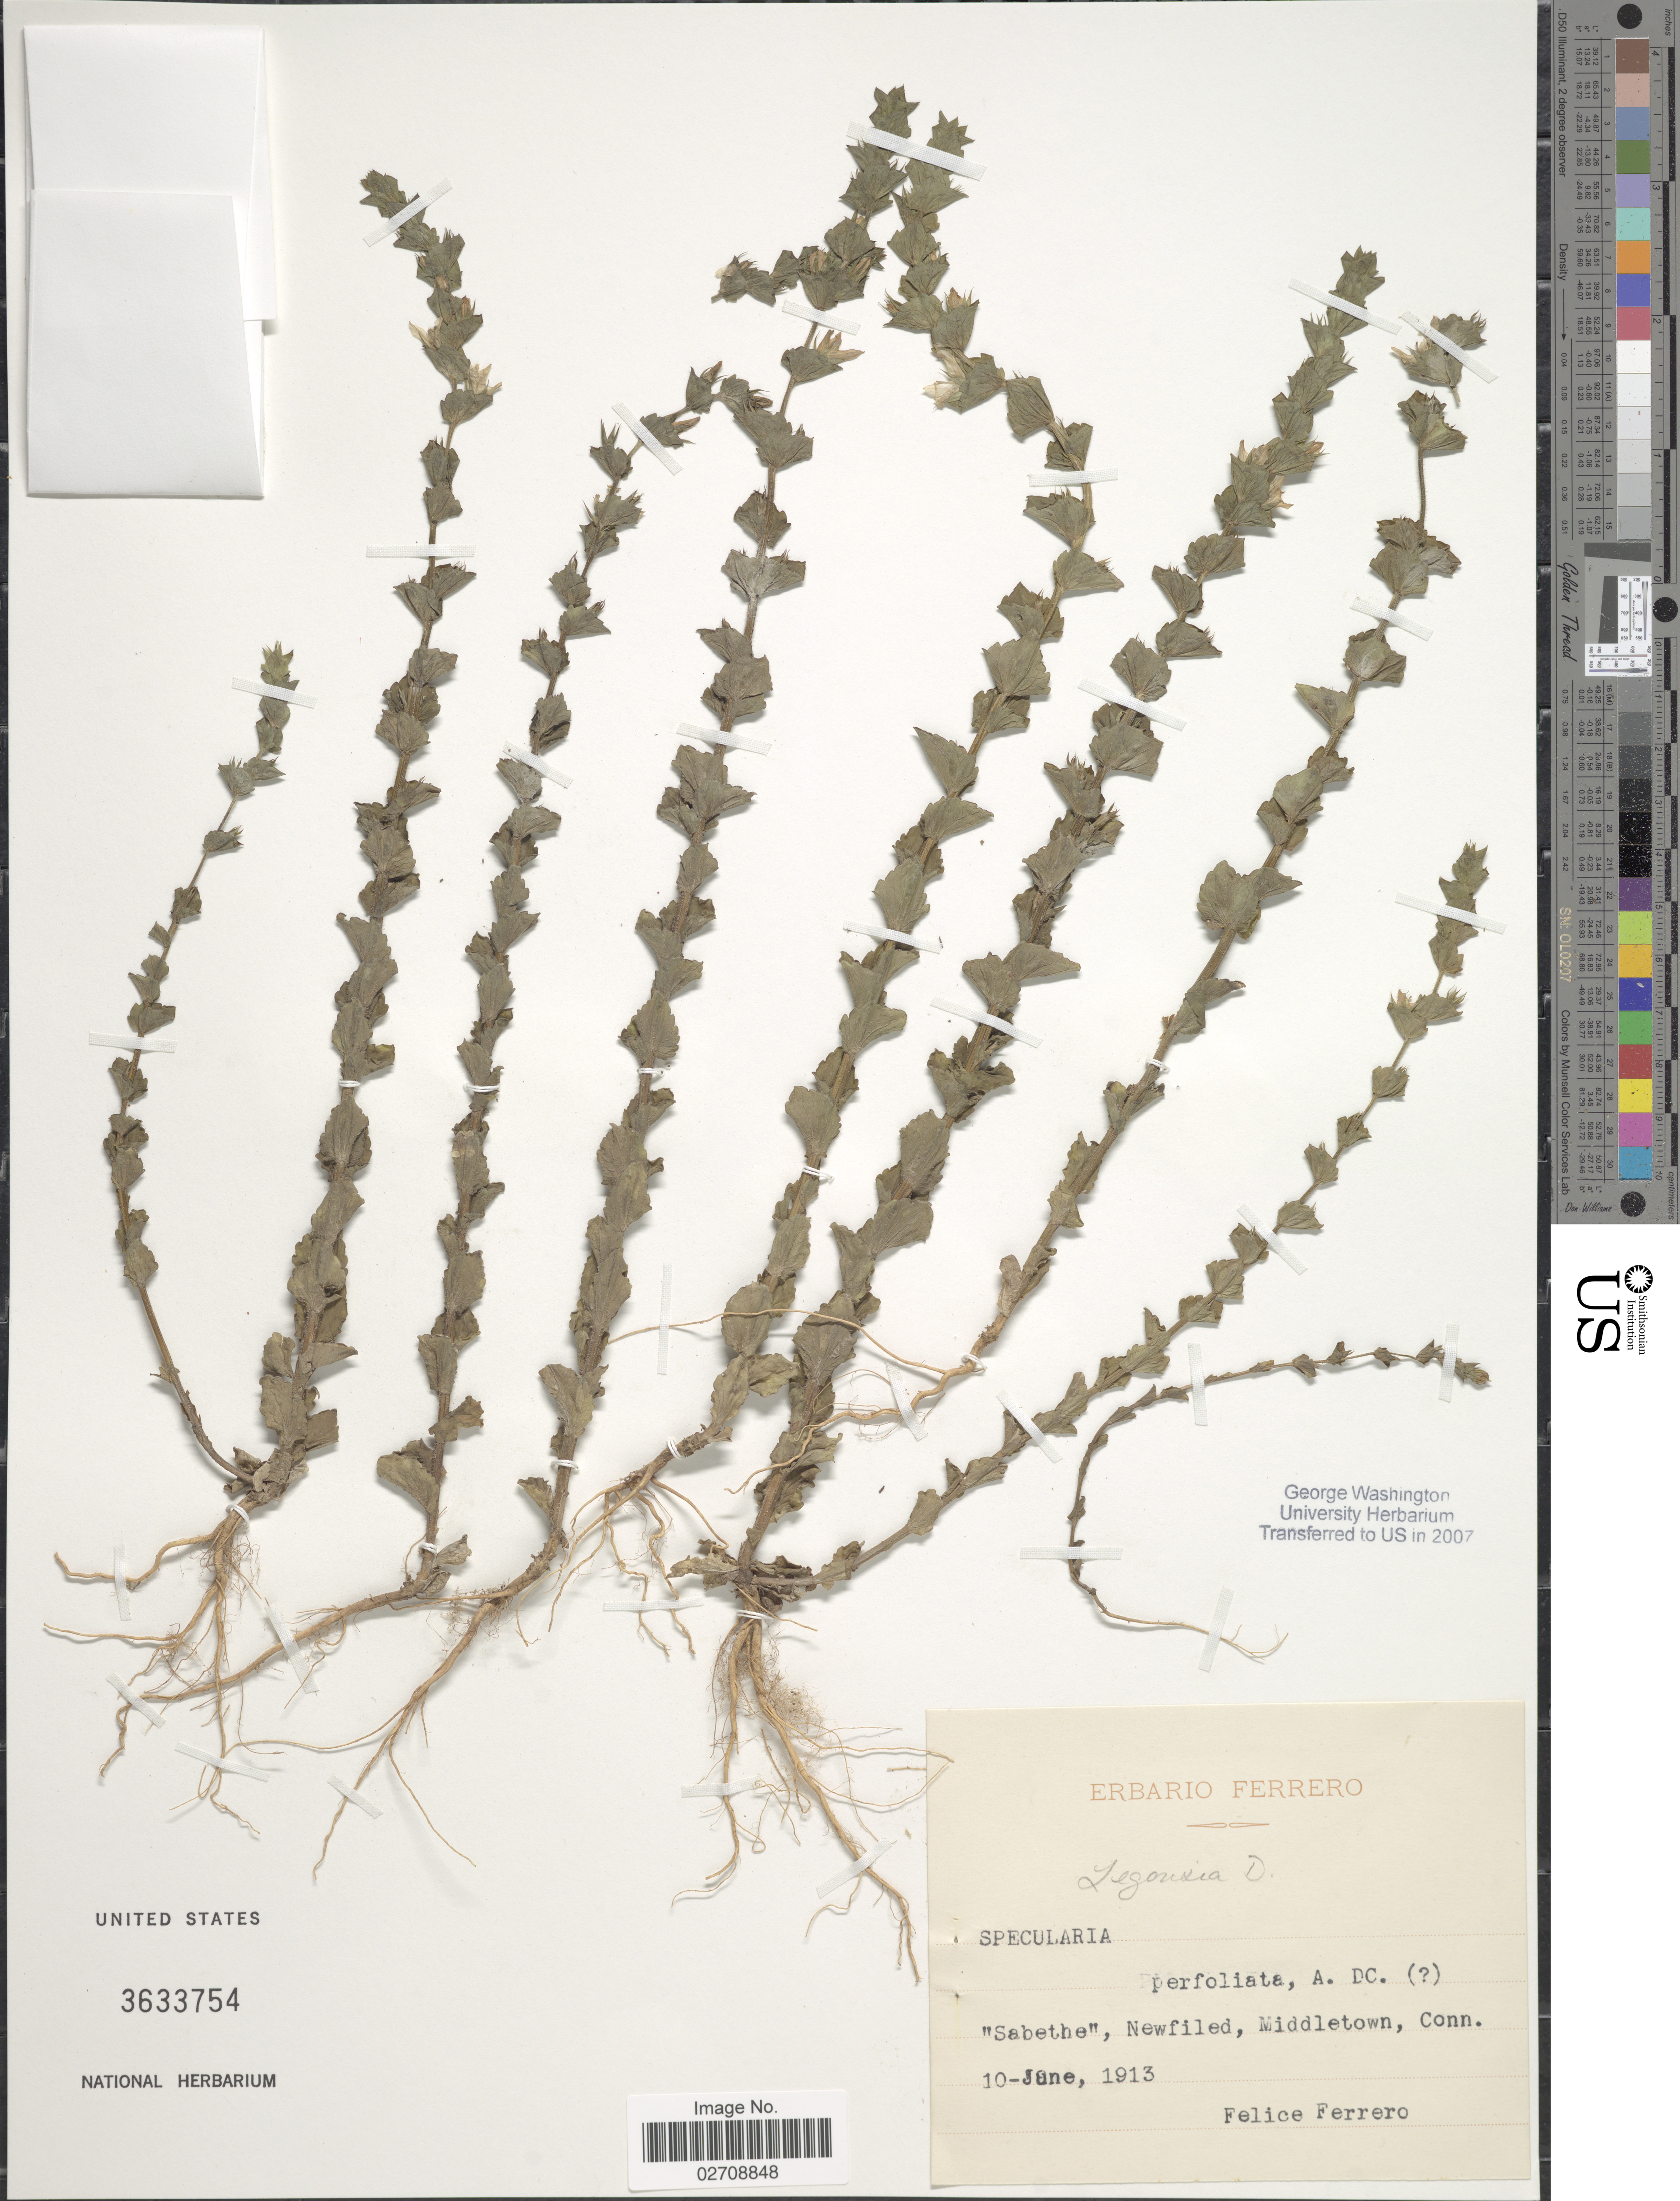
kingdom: Plantae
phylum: Tracheophyta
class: Magnoliopsida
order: Asterales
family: Campanulaceae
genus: Triodanis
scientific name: Triodanis perfoliata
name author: (L.) Nieuwl.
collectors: F. Ferrero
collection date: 1913-06-10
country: United States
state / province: Connecticut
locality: Sabethem Newfield, Middletown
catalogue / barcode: US 3633754